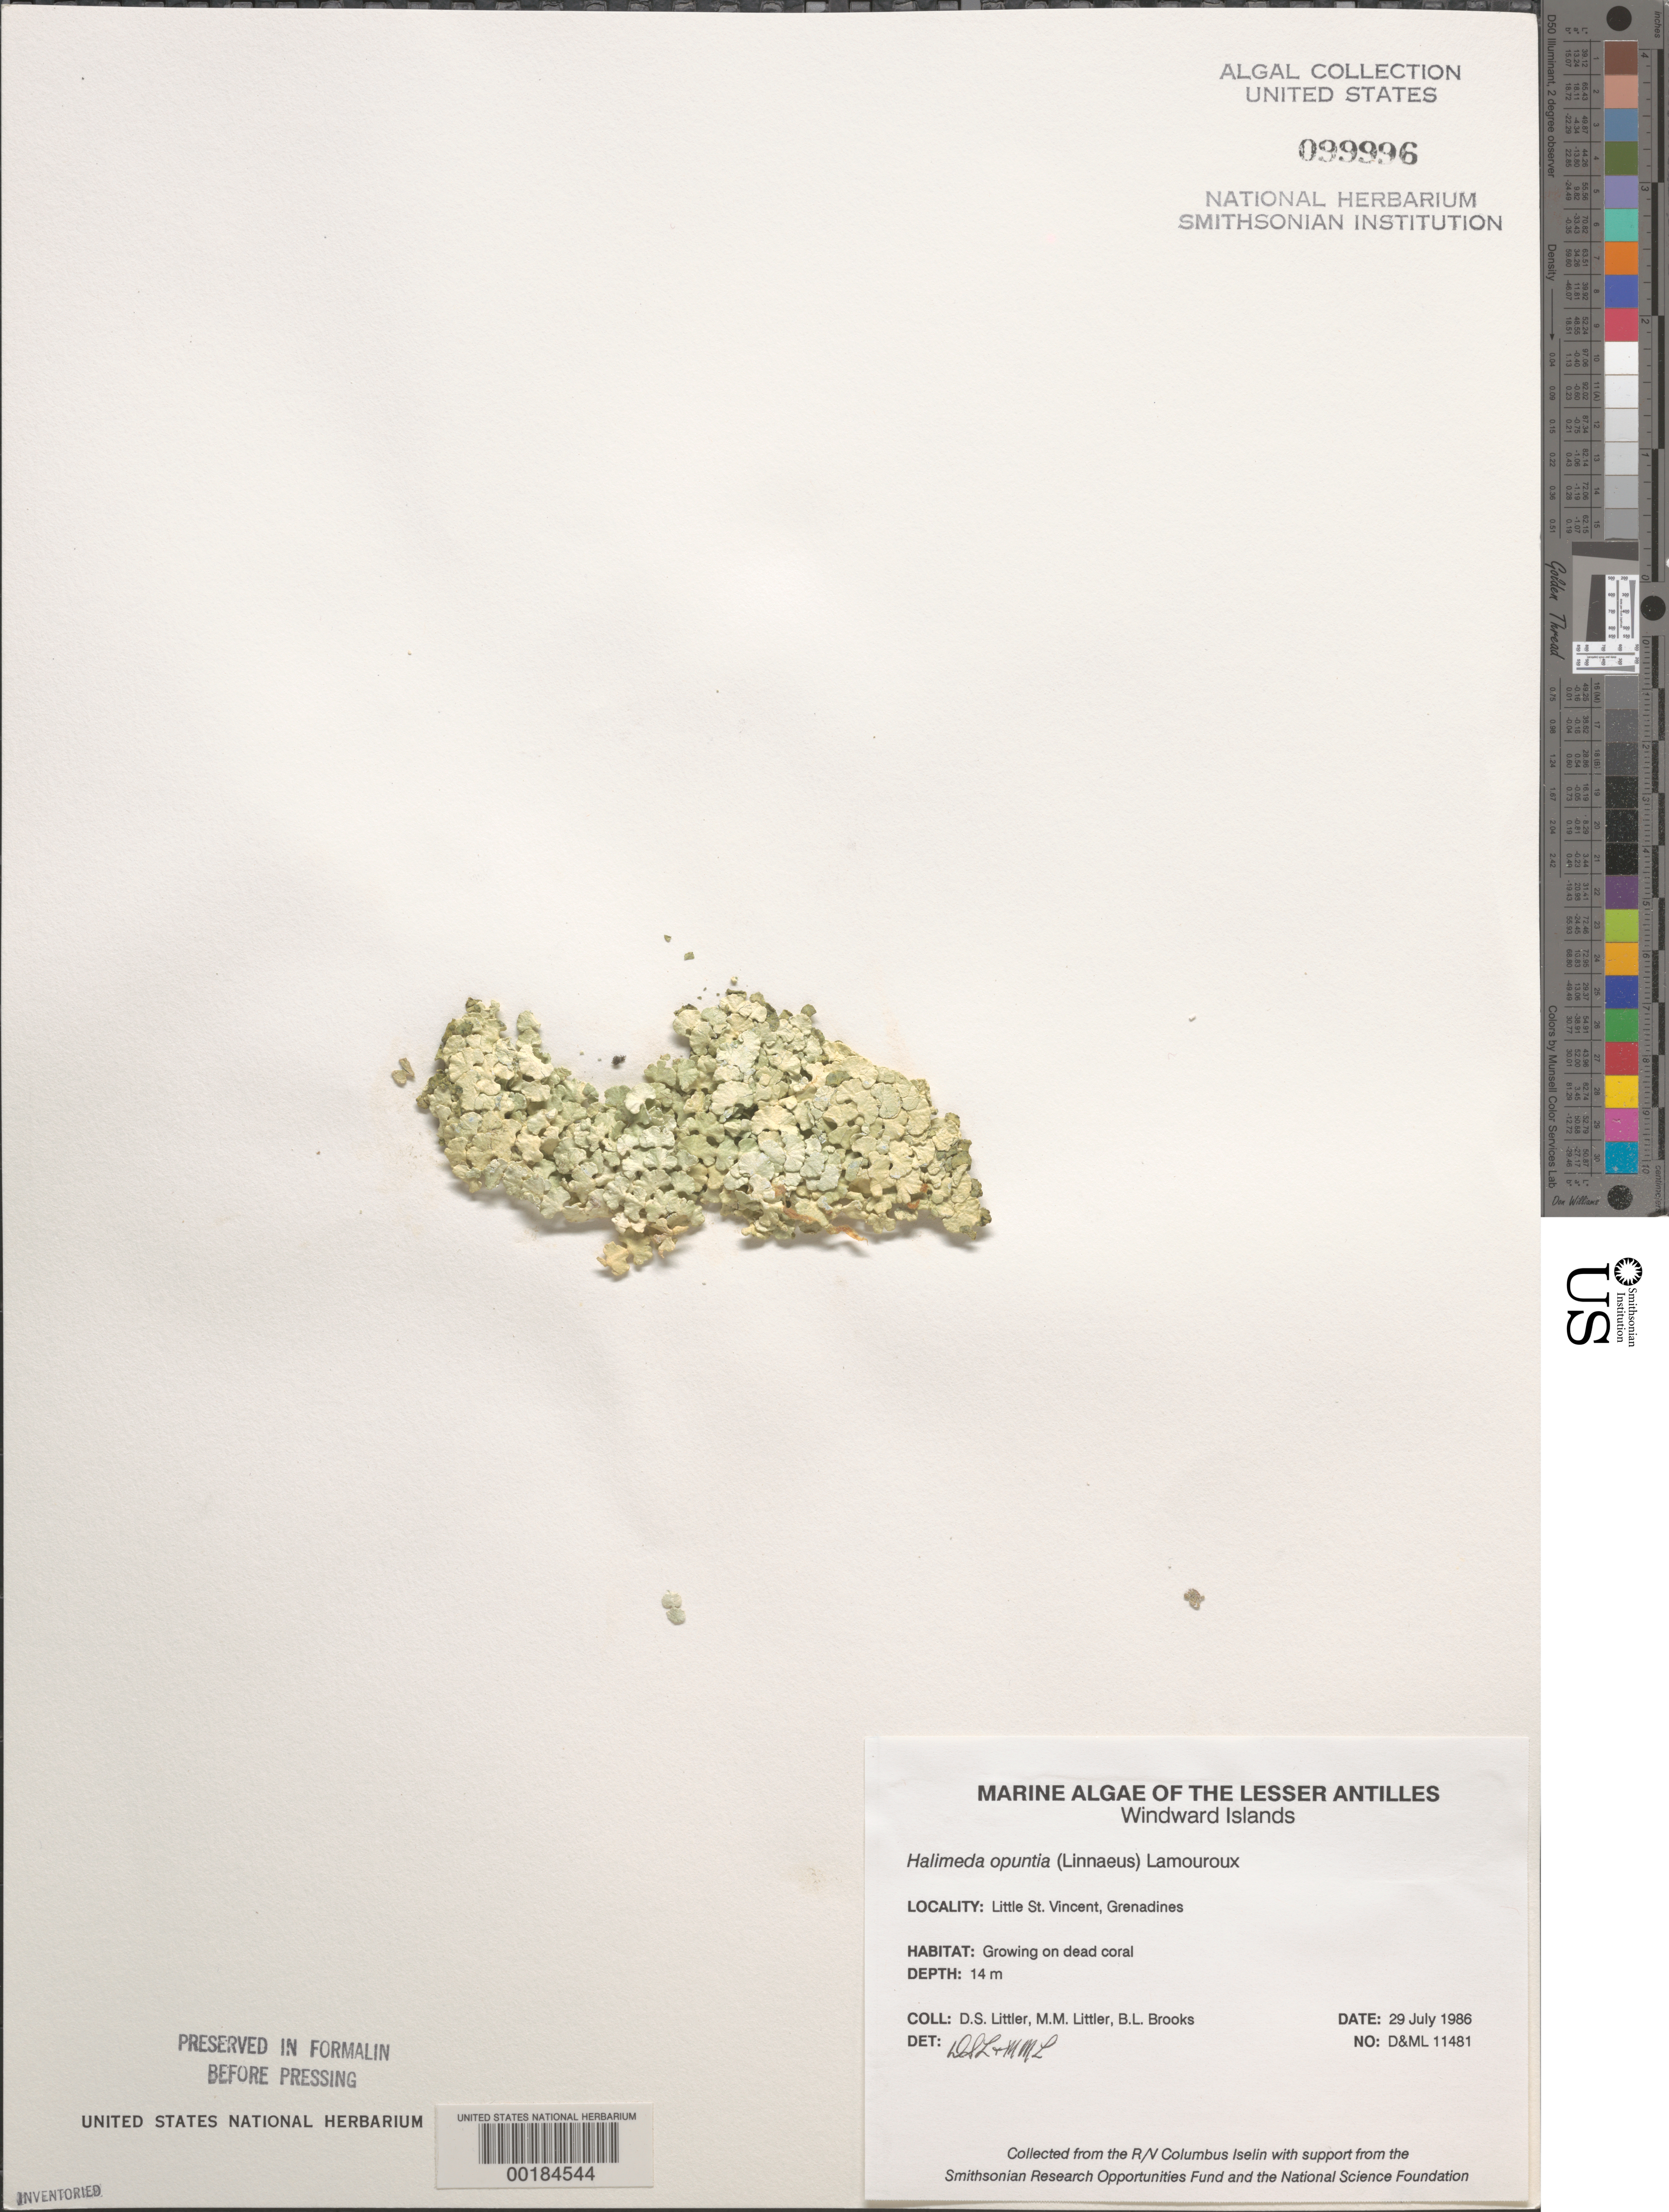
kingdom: Plantae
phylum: Chlorophyta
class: Ulvophyceae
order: Bryopsidales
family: Halimedaceae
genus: Halimeda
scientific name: Halimeda opuntia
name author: (L.) J.V.Lamouroux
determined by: Littler, D. S.; Littler, M. M.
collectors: D. S. Littler, M. M. Littler & B. Brooks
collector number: D&ML 11481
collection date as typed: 29 Jul 1986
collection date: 1986-07-29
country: St. Vincent - Grenadines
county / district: Grenadines Parish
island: Little Saint Vincent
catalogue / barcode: US 99996